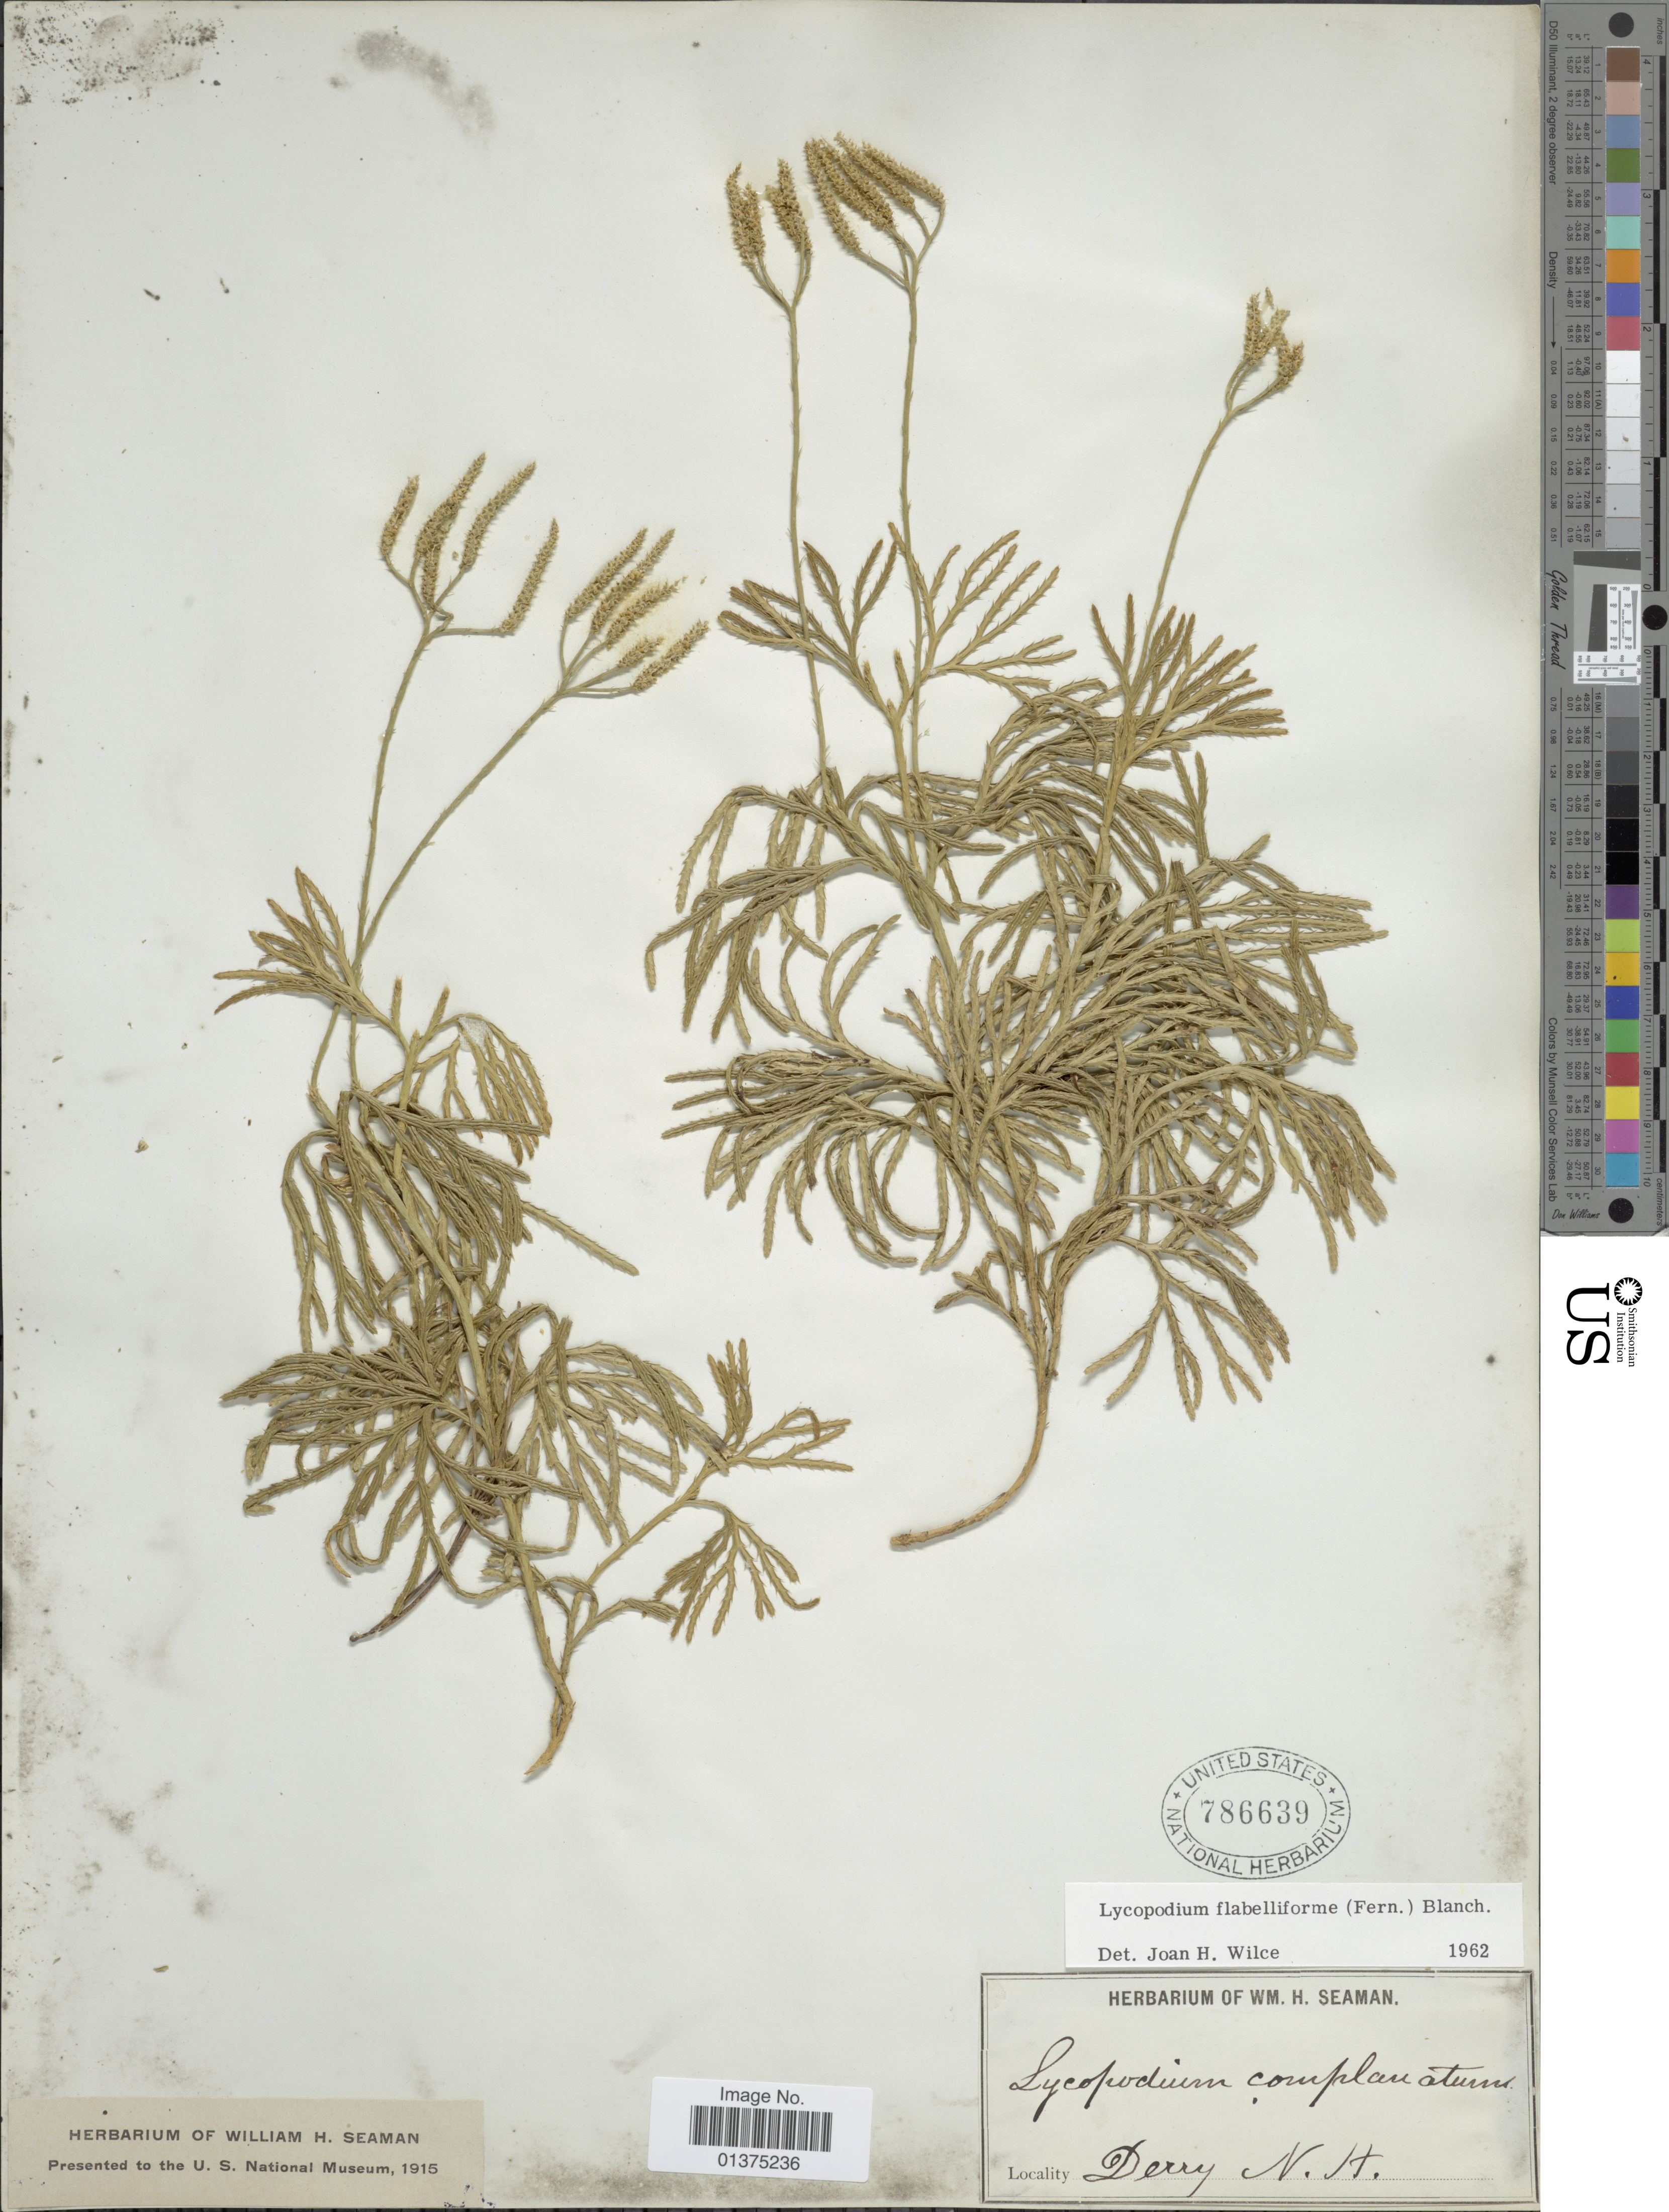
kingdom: Plantae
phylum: Tracheophyta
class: Lycopodiopsida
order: Lycopodiales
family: Lycopodiaceae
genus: Diphasiastrum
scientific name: Diphasiastrum digitatum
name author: (Dill. ex A. Braun) Holub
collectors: W. Seaman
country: United States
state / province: New Hampshire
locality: Derry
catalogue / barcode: US 786639